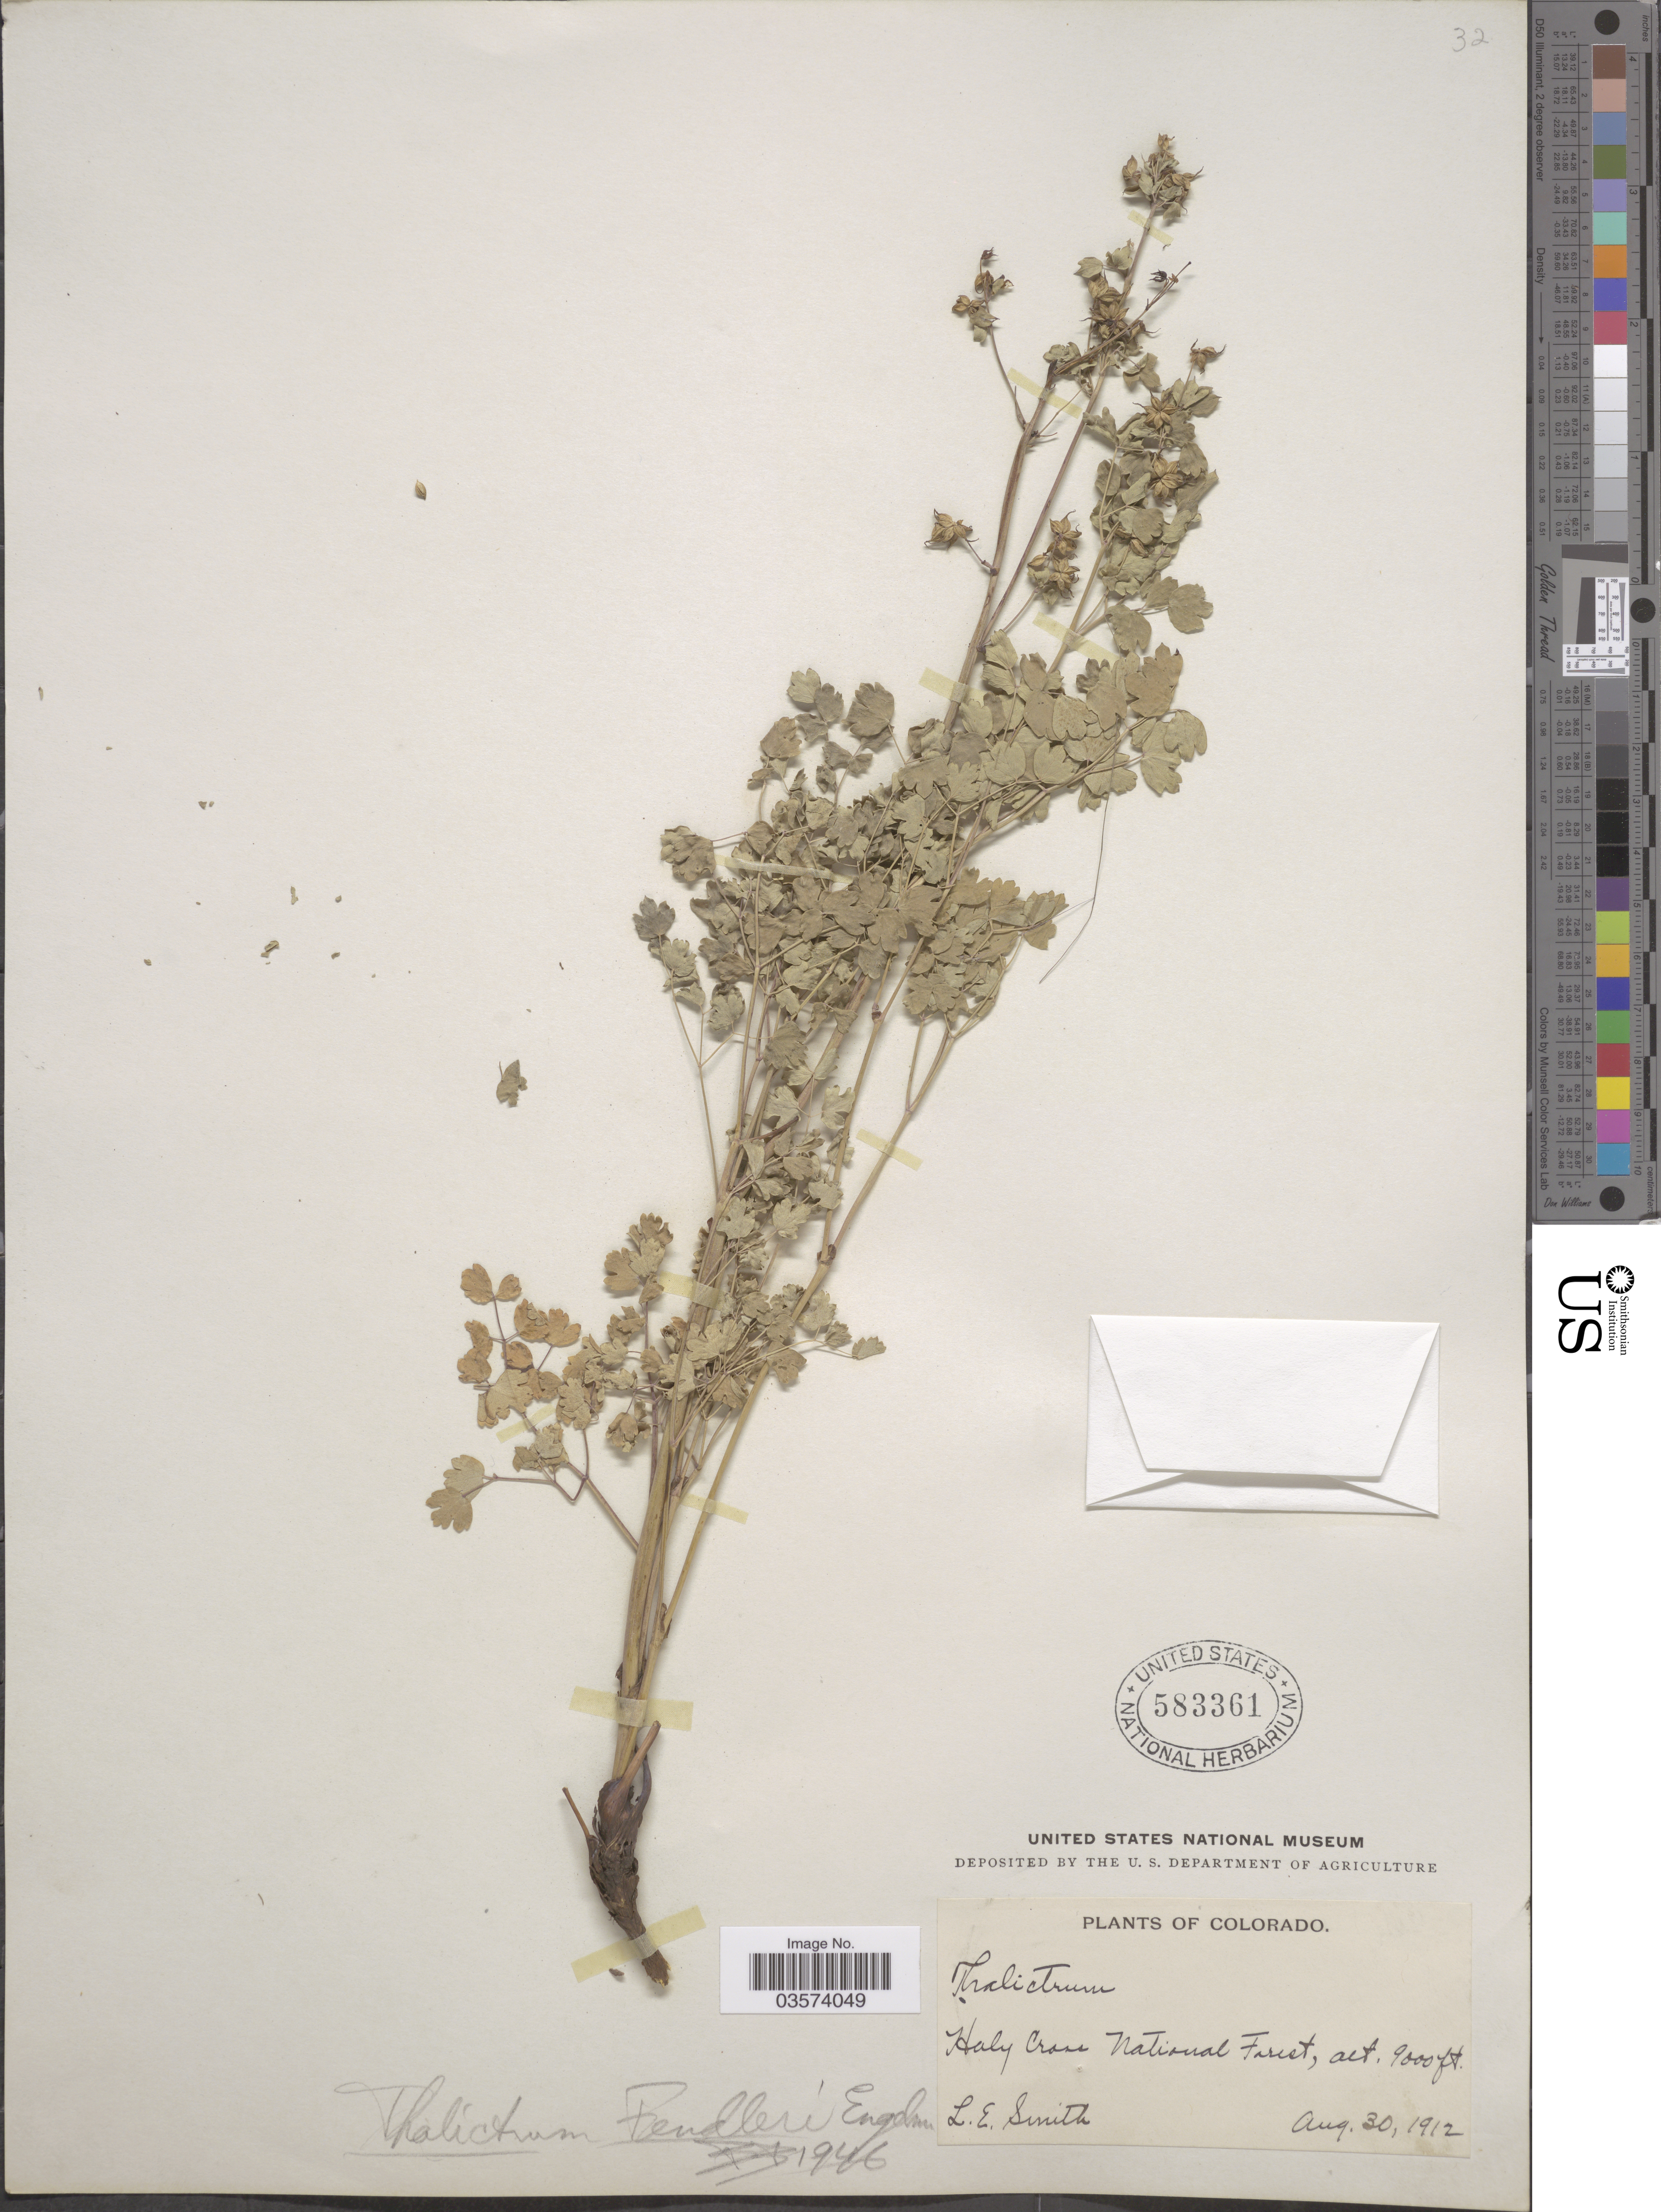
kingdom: Plantae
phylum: Tracheophyta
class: Magnoliopsida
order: Ranunculales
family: Ranunculaceae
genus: Thalictrum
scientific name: Thalictrum fendleri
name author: Engelm. ex A. Gray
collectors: L. E. Smith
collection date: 1912-08-30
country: United States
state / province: Colorado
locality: Holy Cross National Forest.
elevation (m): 2743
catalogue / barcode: US 583361